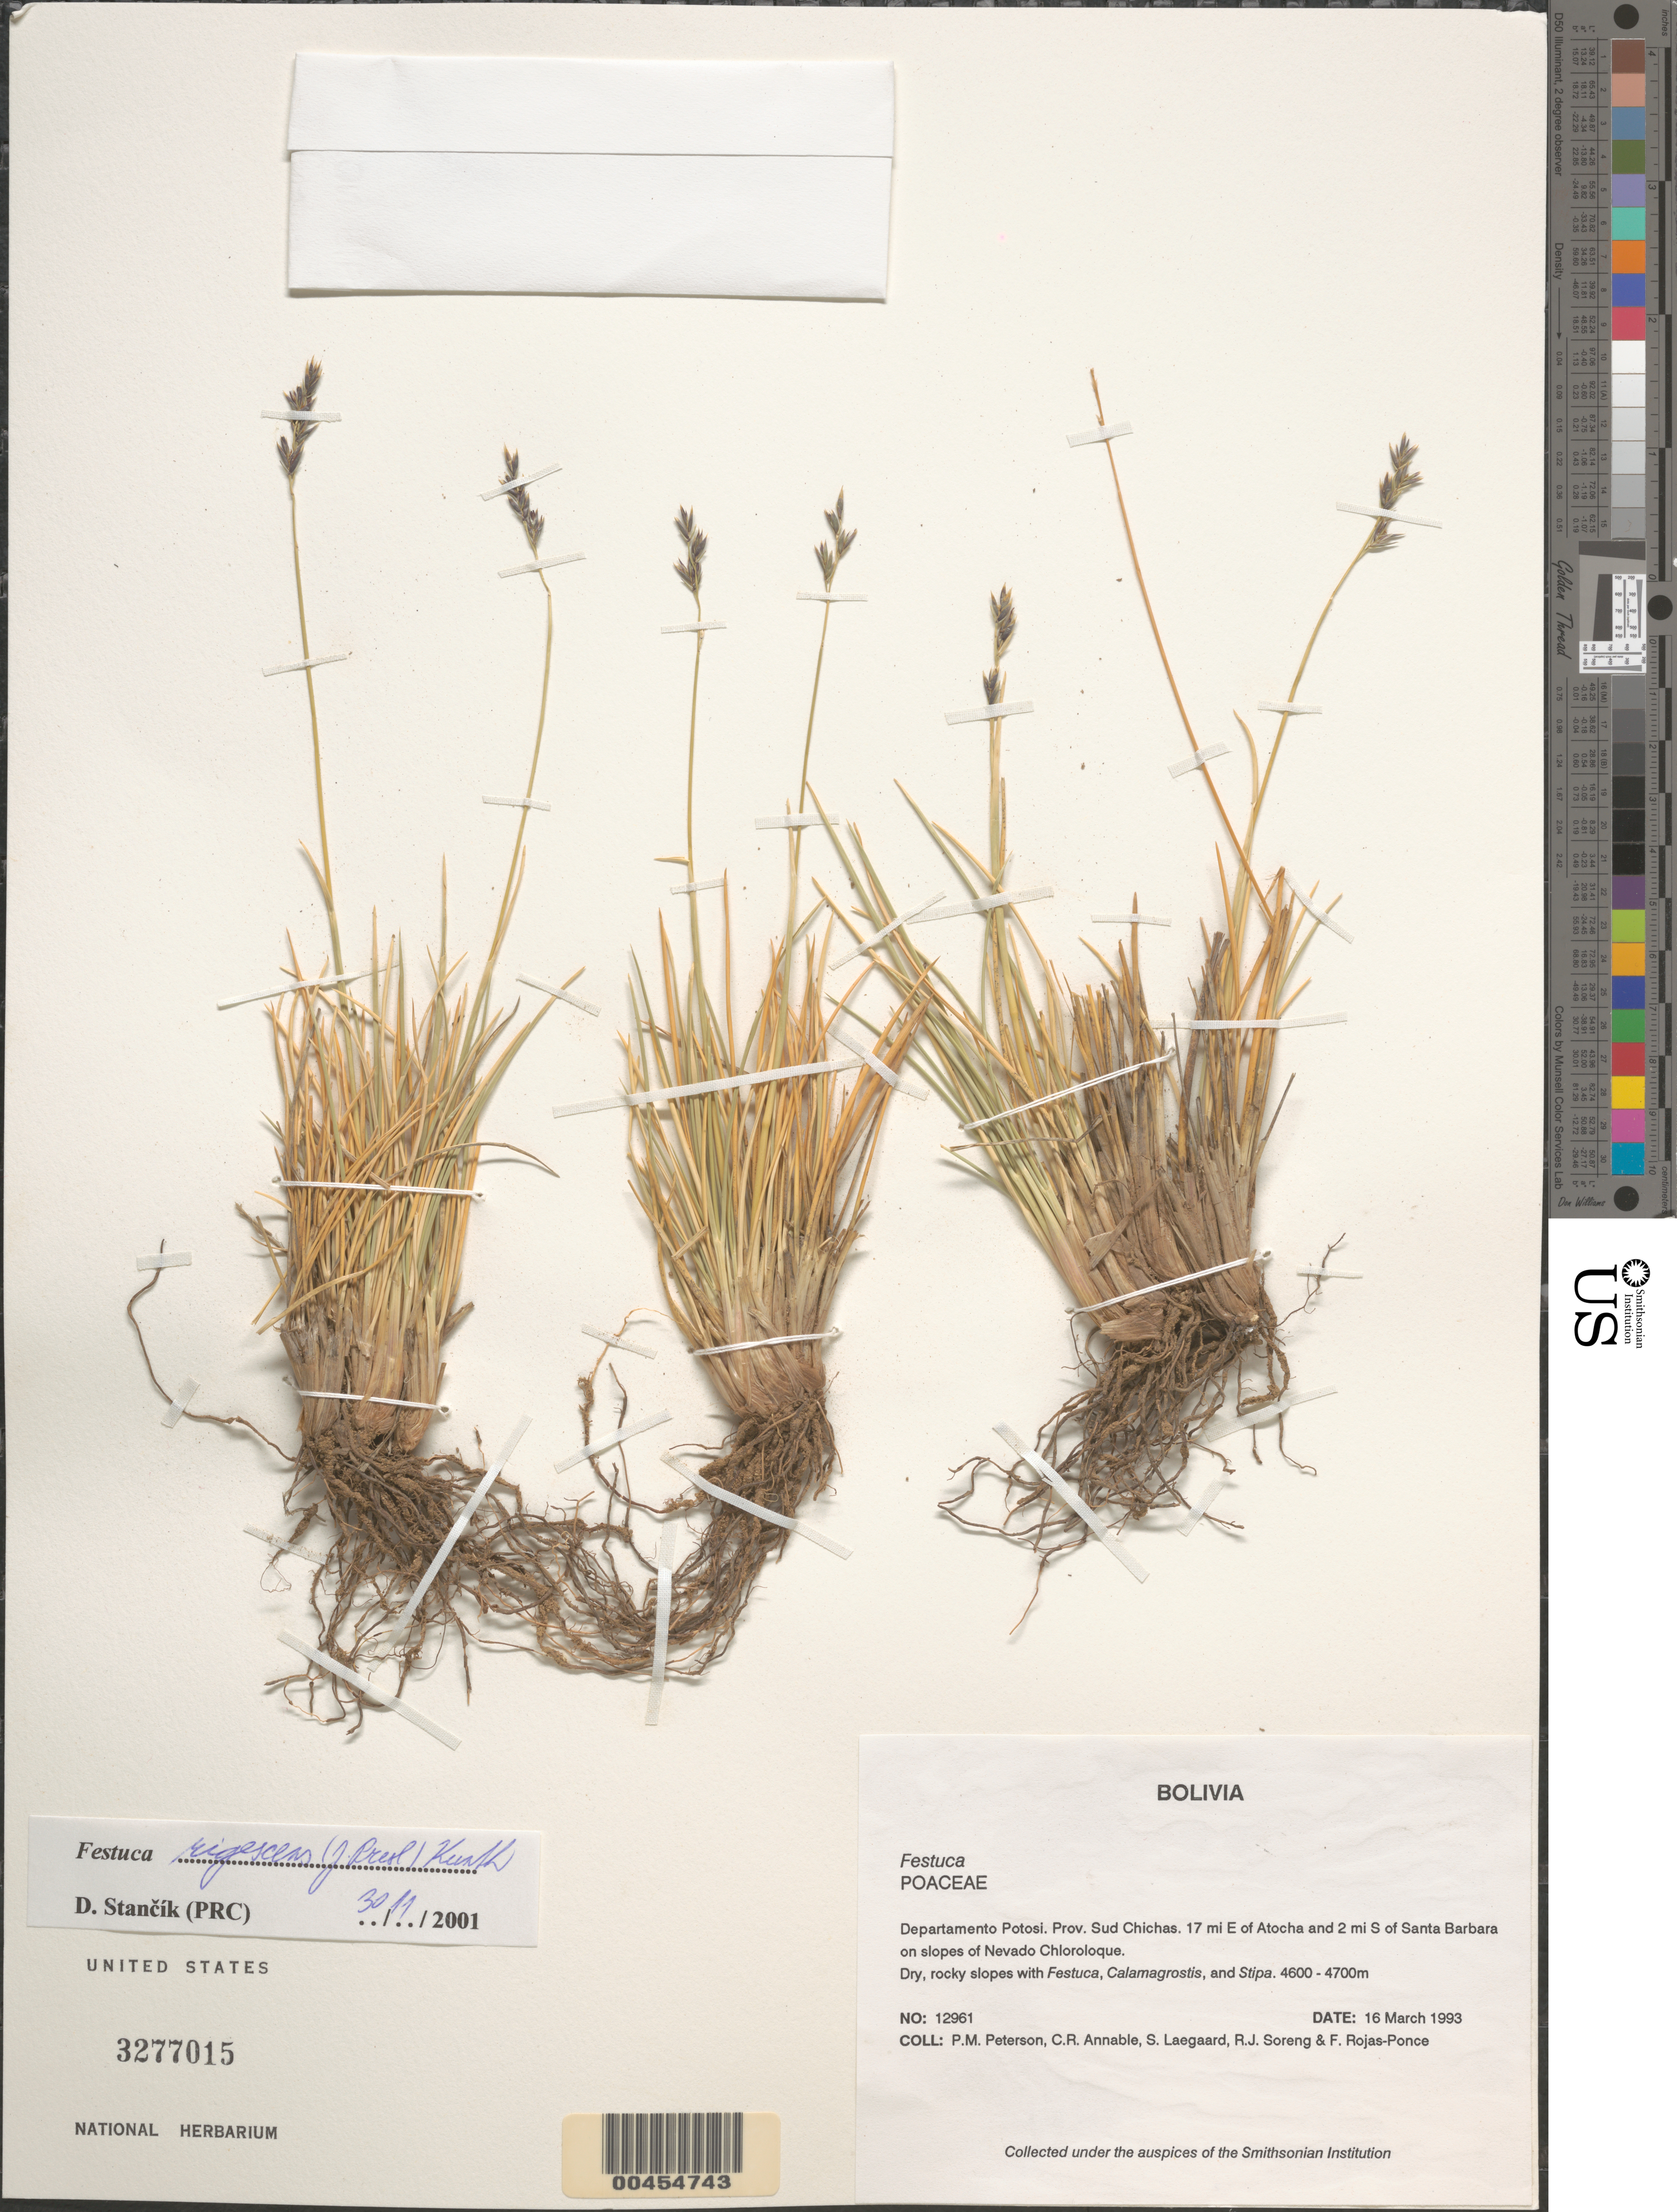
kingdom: Plantae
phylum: Tracheophyta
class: Liliopsida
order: Poales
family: Poaceae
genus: Festuca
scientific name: Festuca sp.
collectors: P. M. Peterson, C. R. Annable, S. Lægaard, R. J. Soreng & F. Rojas-Ponce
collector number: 12961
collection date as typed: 16 Mar 1993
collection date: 1993-03-16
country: Bolivia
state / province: Potosí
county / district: Sud Chichas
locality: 17 mi E of Atocha and 2 mi S of Santa Barbara on slopes of Nevada Chloroloque.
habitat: Dry, rocky slopes with Festuca, Calamagrostis, and Stipa.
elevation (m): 4600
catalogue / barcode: US 3277015